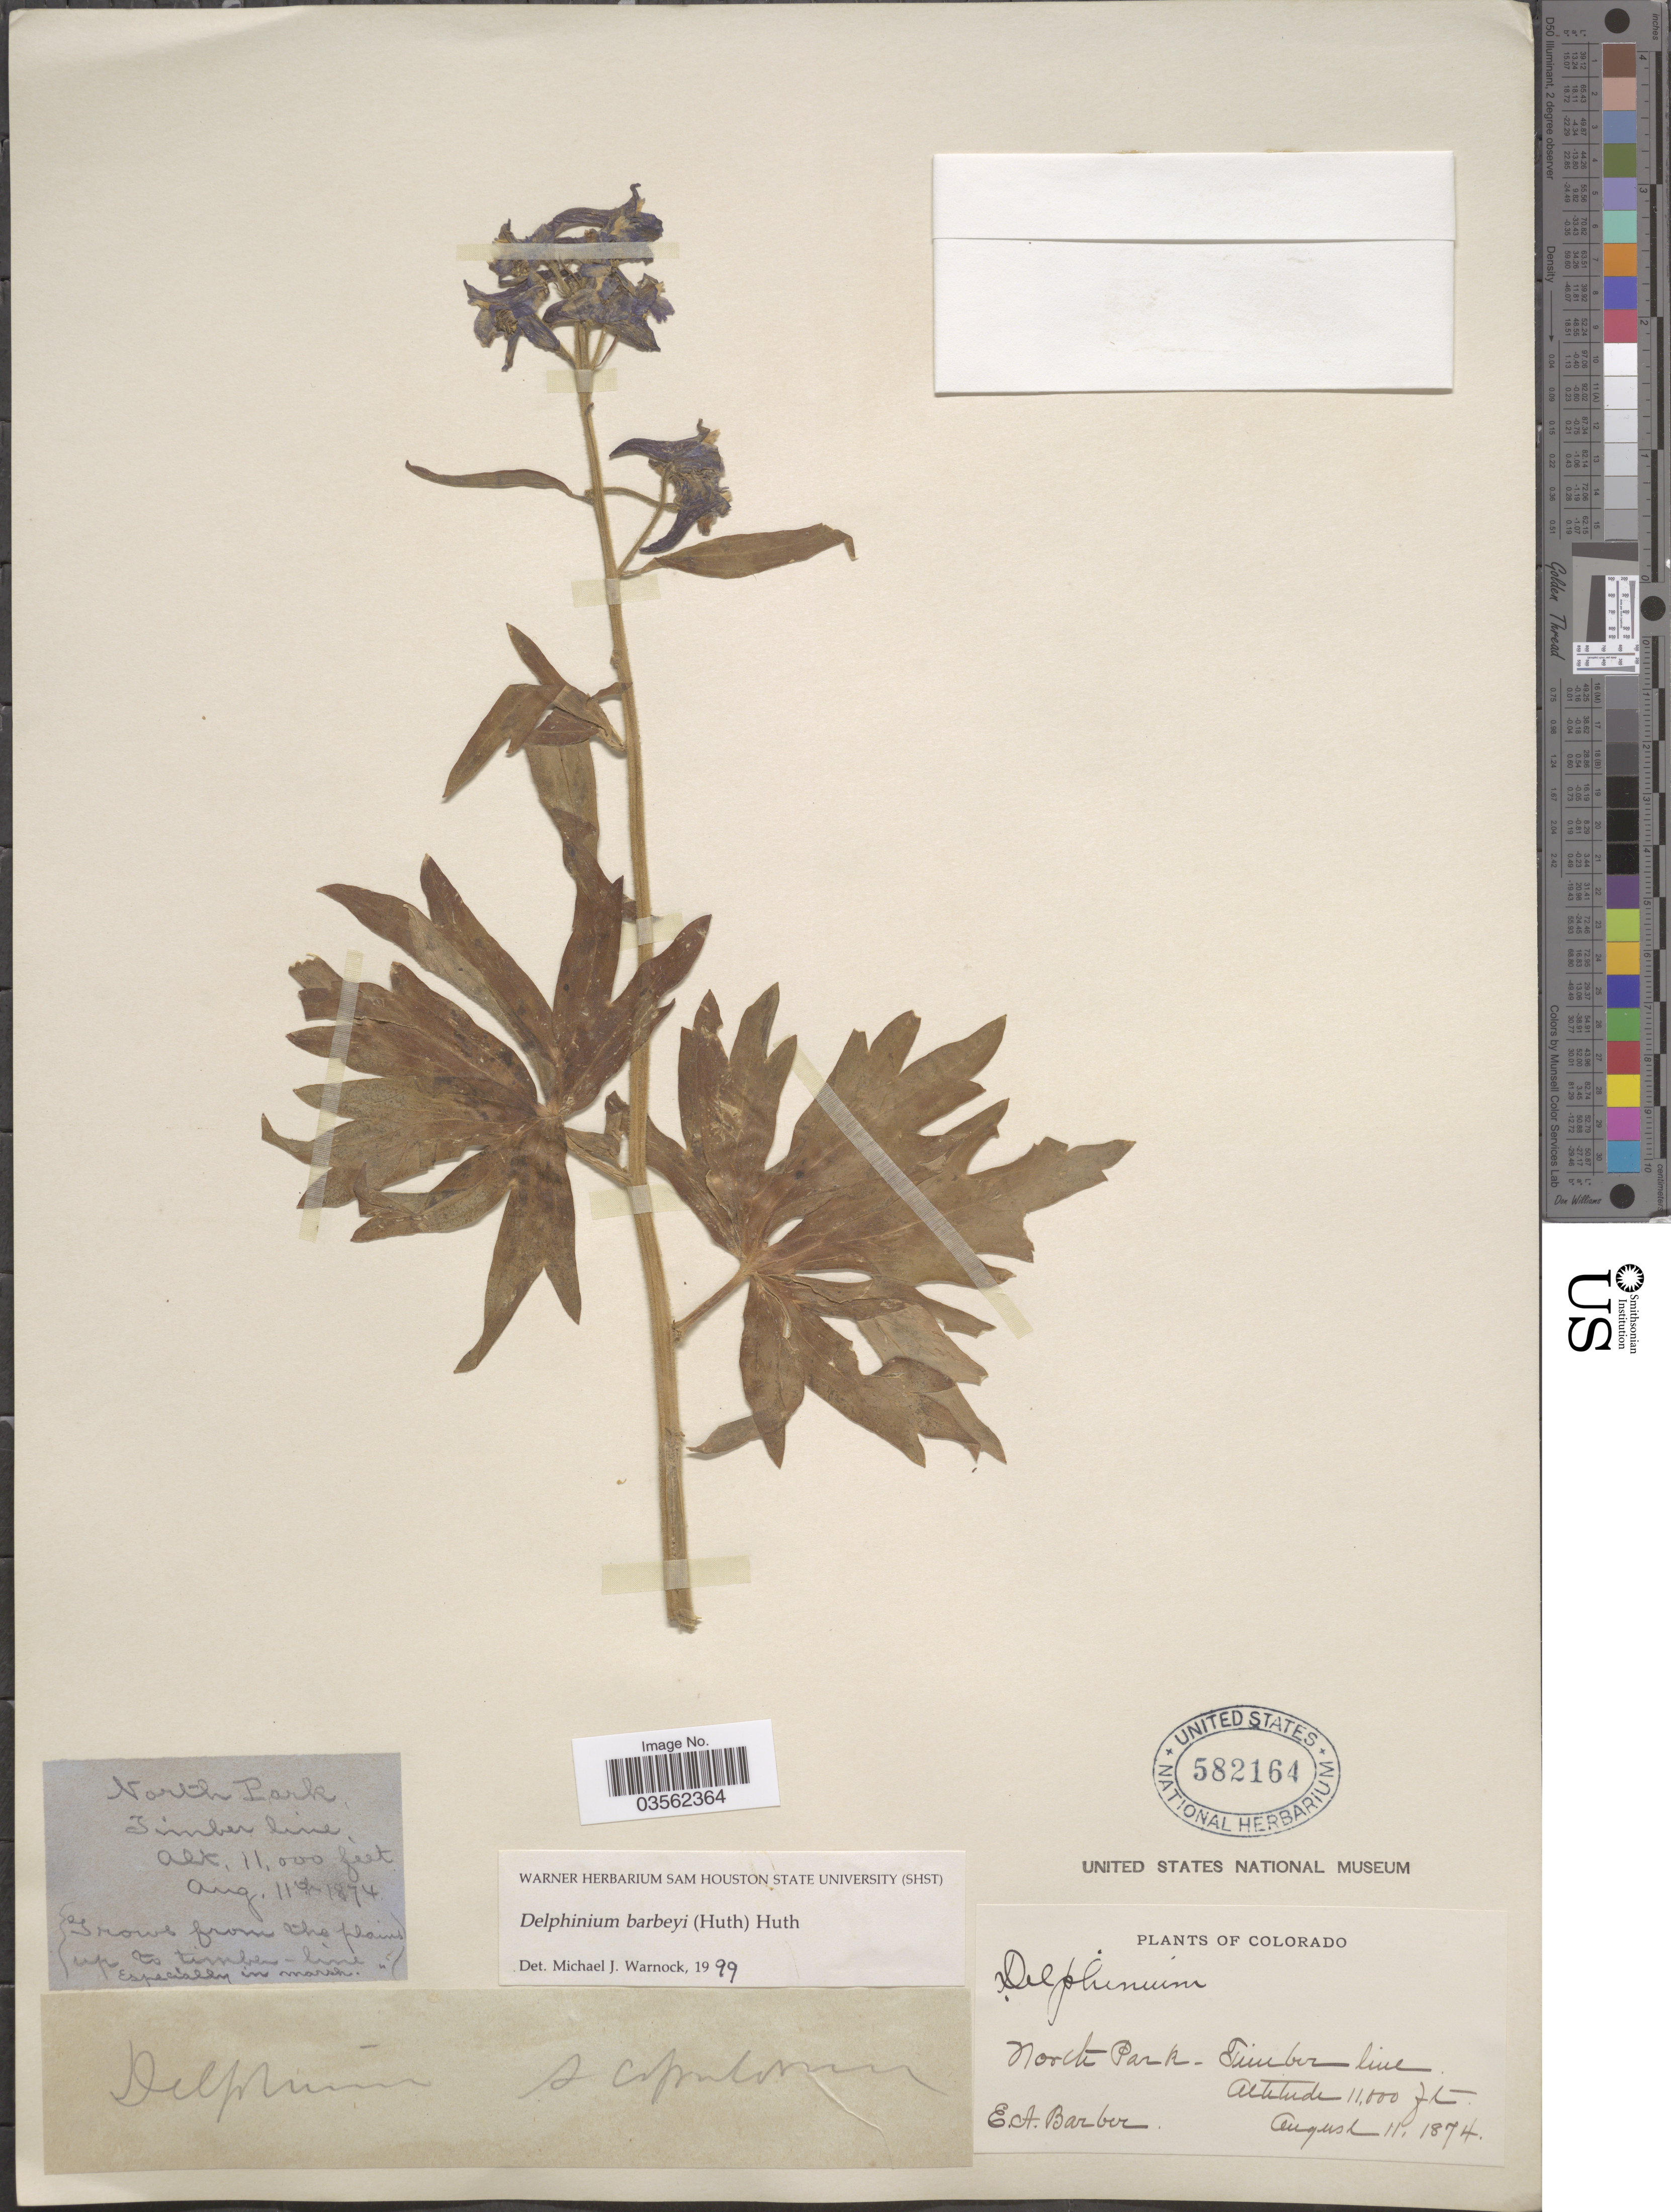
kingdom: Plantae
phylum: Tracheophyta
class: Magnoliopsida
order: Ranunculales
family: Ranunculaceae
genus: Delphinium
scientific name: Delphinium barbeyi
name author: (Huth) Huth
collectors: E. Barber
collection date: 1874-08-11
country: United States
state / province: Colorado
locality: North Park-Timberline.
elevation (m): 3353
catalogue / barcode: US 582164